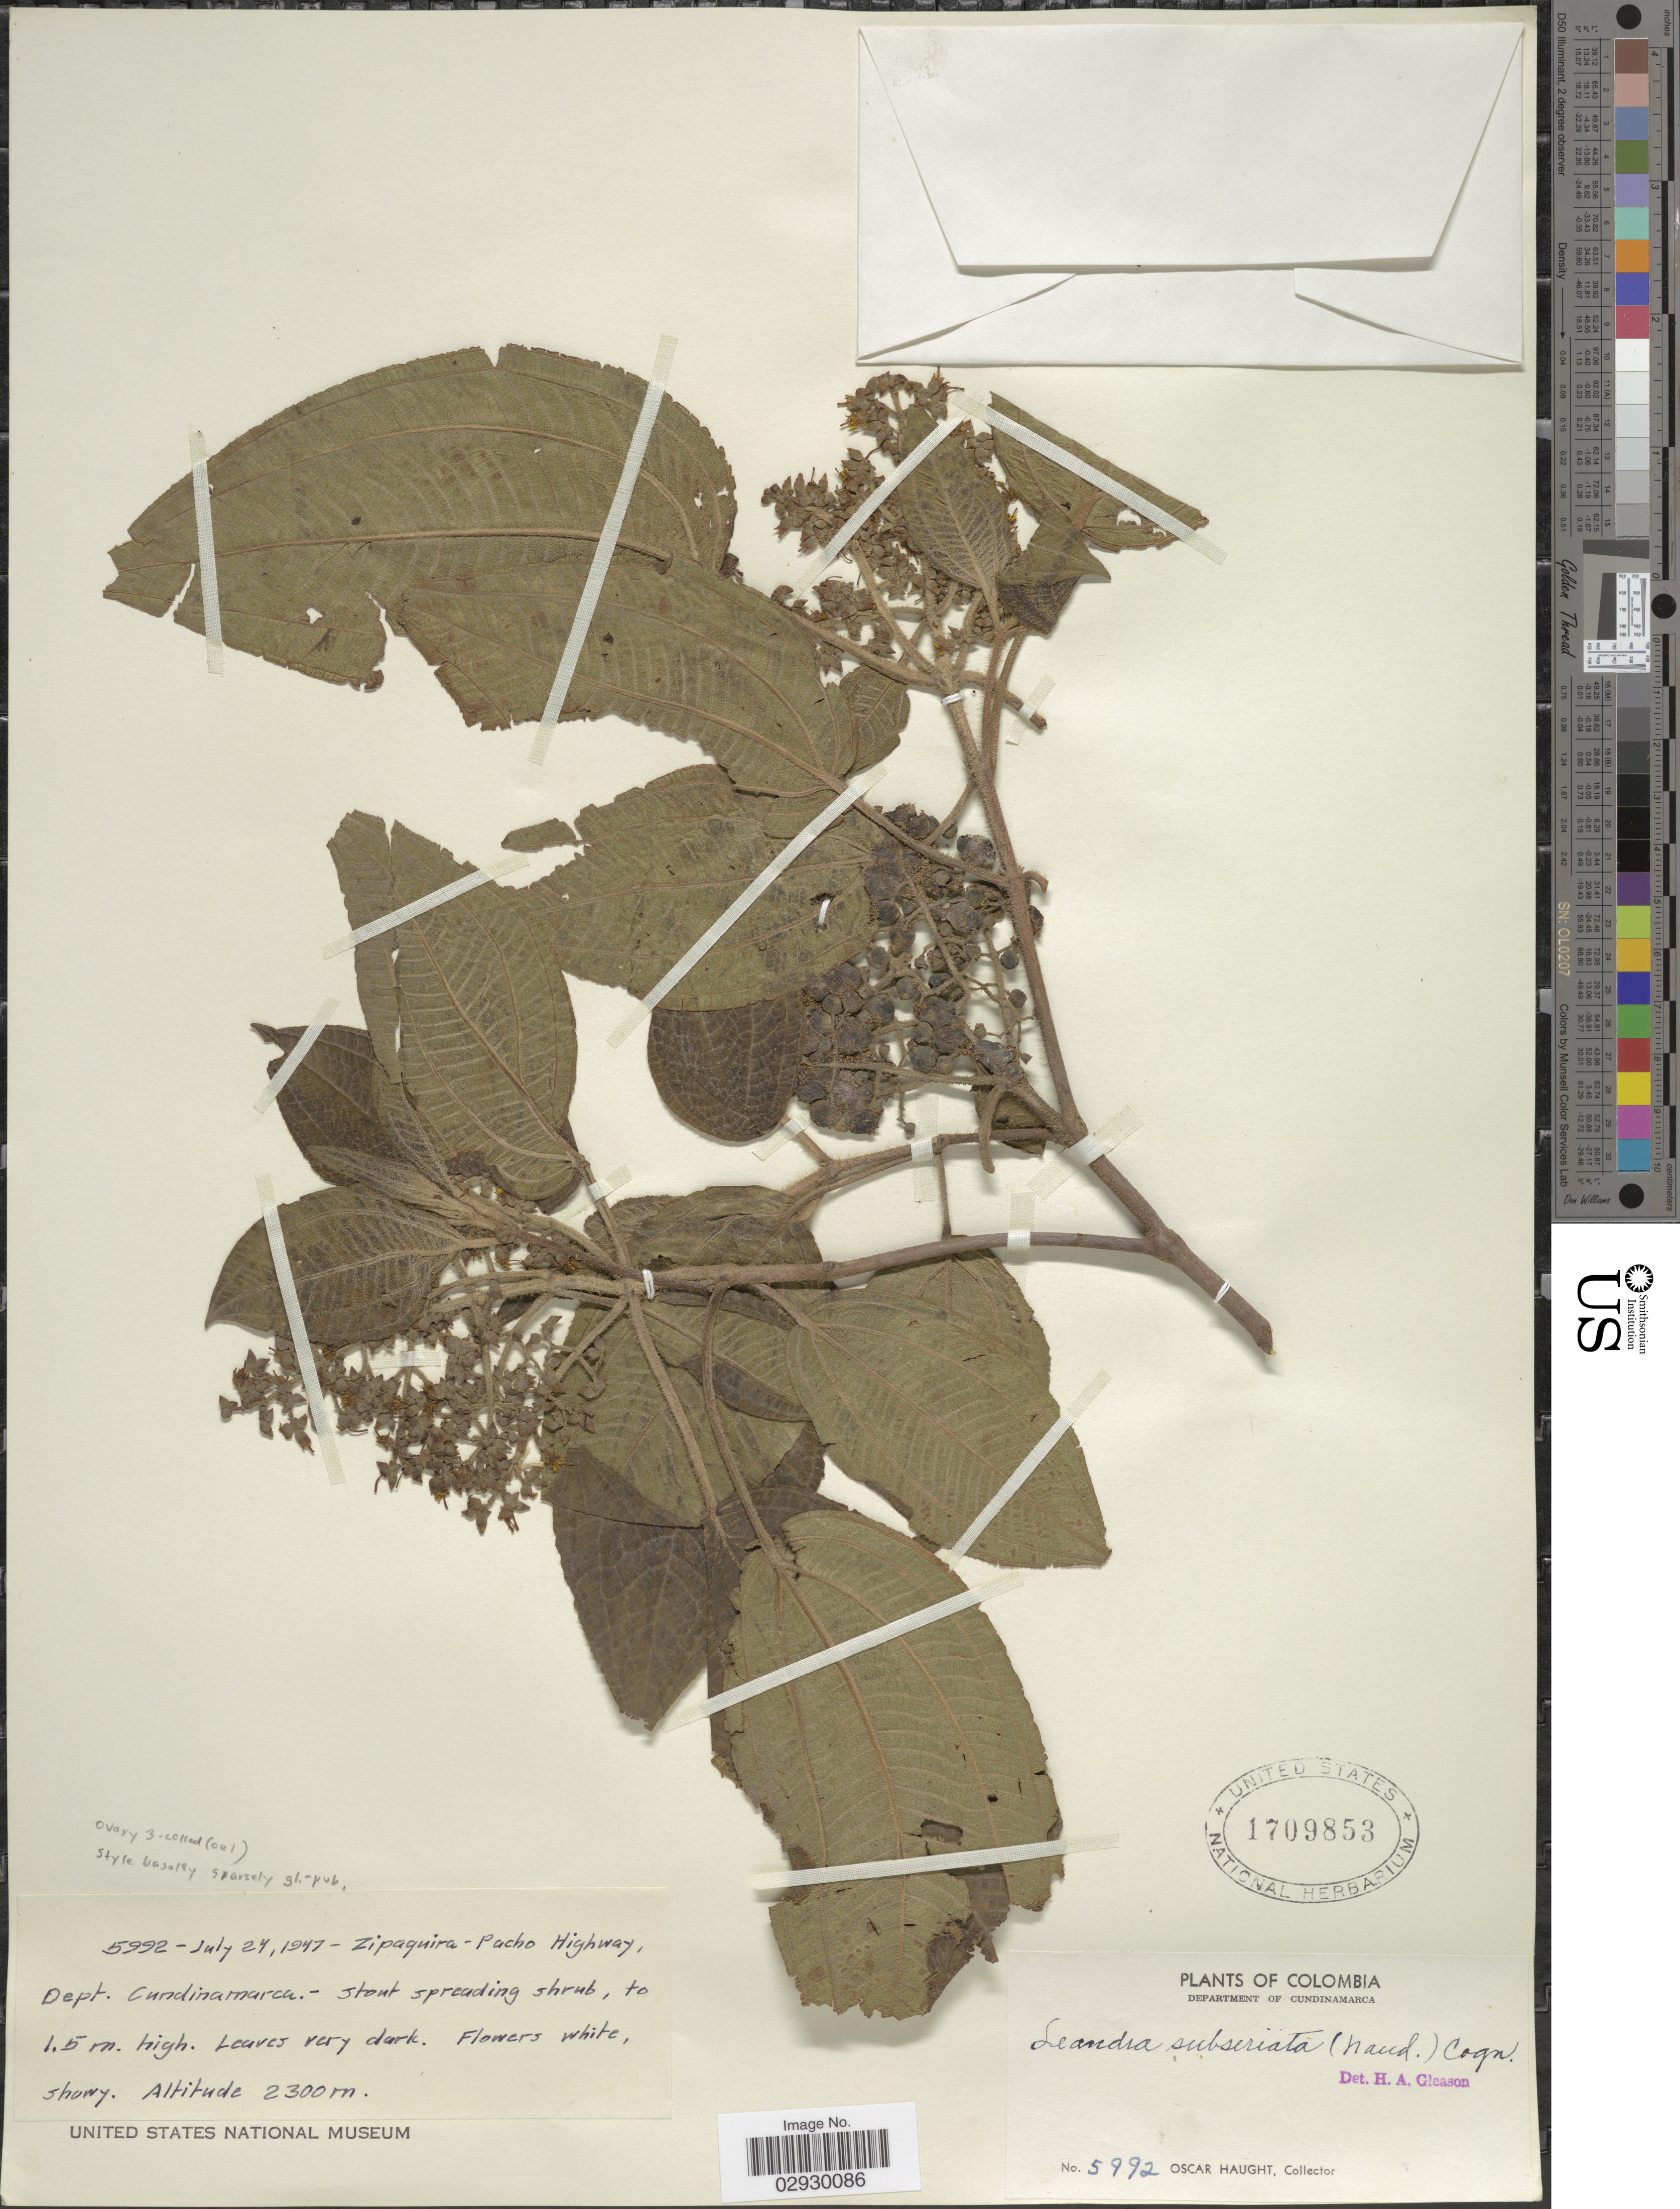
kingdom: Plantae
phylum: Tracheophyta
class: Magnoliopsida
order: Myrtales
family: Melastomataceae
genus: Leandra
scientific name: Leandra subseriata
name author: (Naudin) Cogn.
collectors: O. L. Haught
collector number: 5992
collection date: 1947-07-24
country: Colombia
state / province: Cundinamarca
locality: Department of Cundinamarca. Zipaquira - Pacho Highway, Dept. Cundinamarca.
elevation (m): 2300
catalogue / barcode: US 1709853